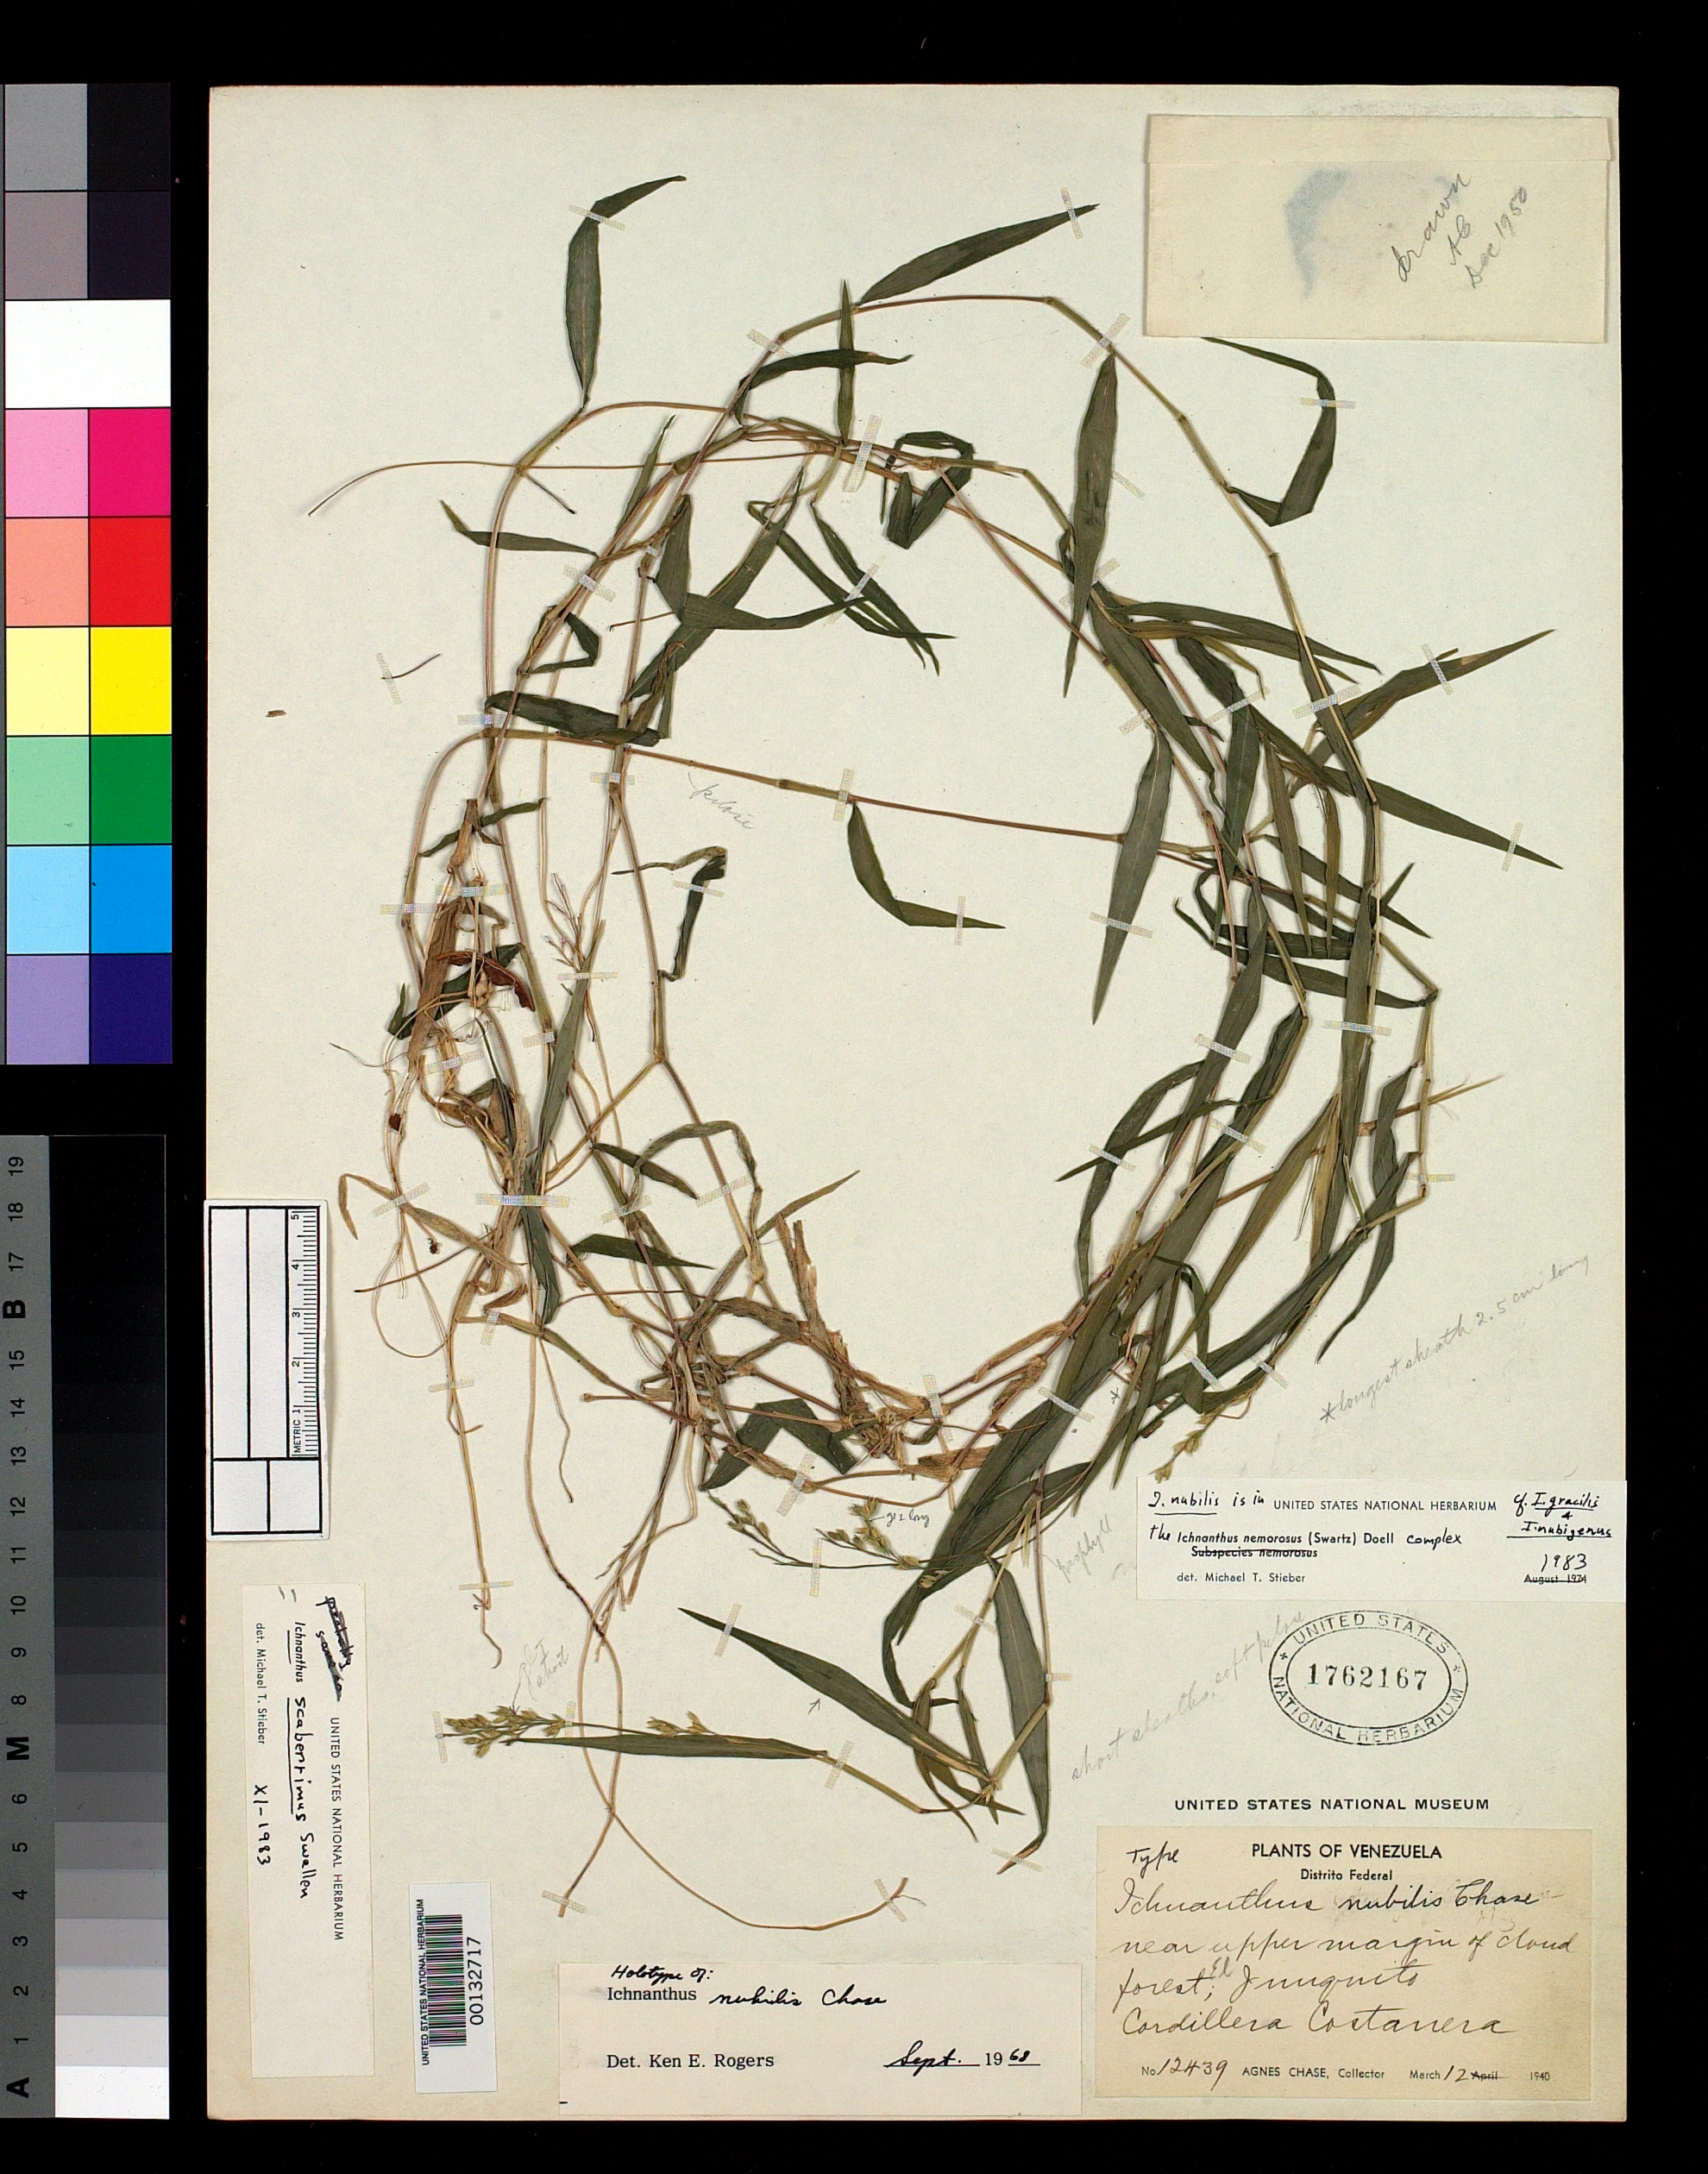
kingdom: Plantae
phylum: Tracheophyta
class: Liliopsida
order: Poales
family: Poaceae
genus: Ichnanthus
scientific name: Ichnanthus nubilis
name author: Chase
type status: Holotype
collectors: A. Chase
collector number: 12439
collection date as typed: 12 Mar 1940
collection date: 1940-03-12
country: Venezuela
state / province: Distrito Federal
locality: Juuquito, Cordillera Costanara.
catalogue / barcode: US 1762167